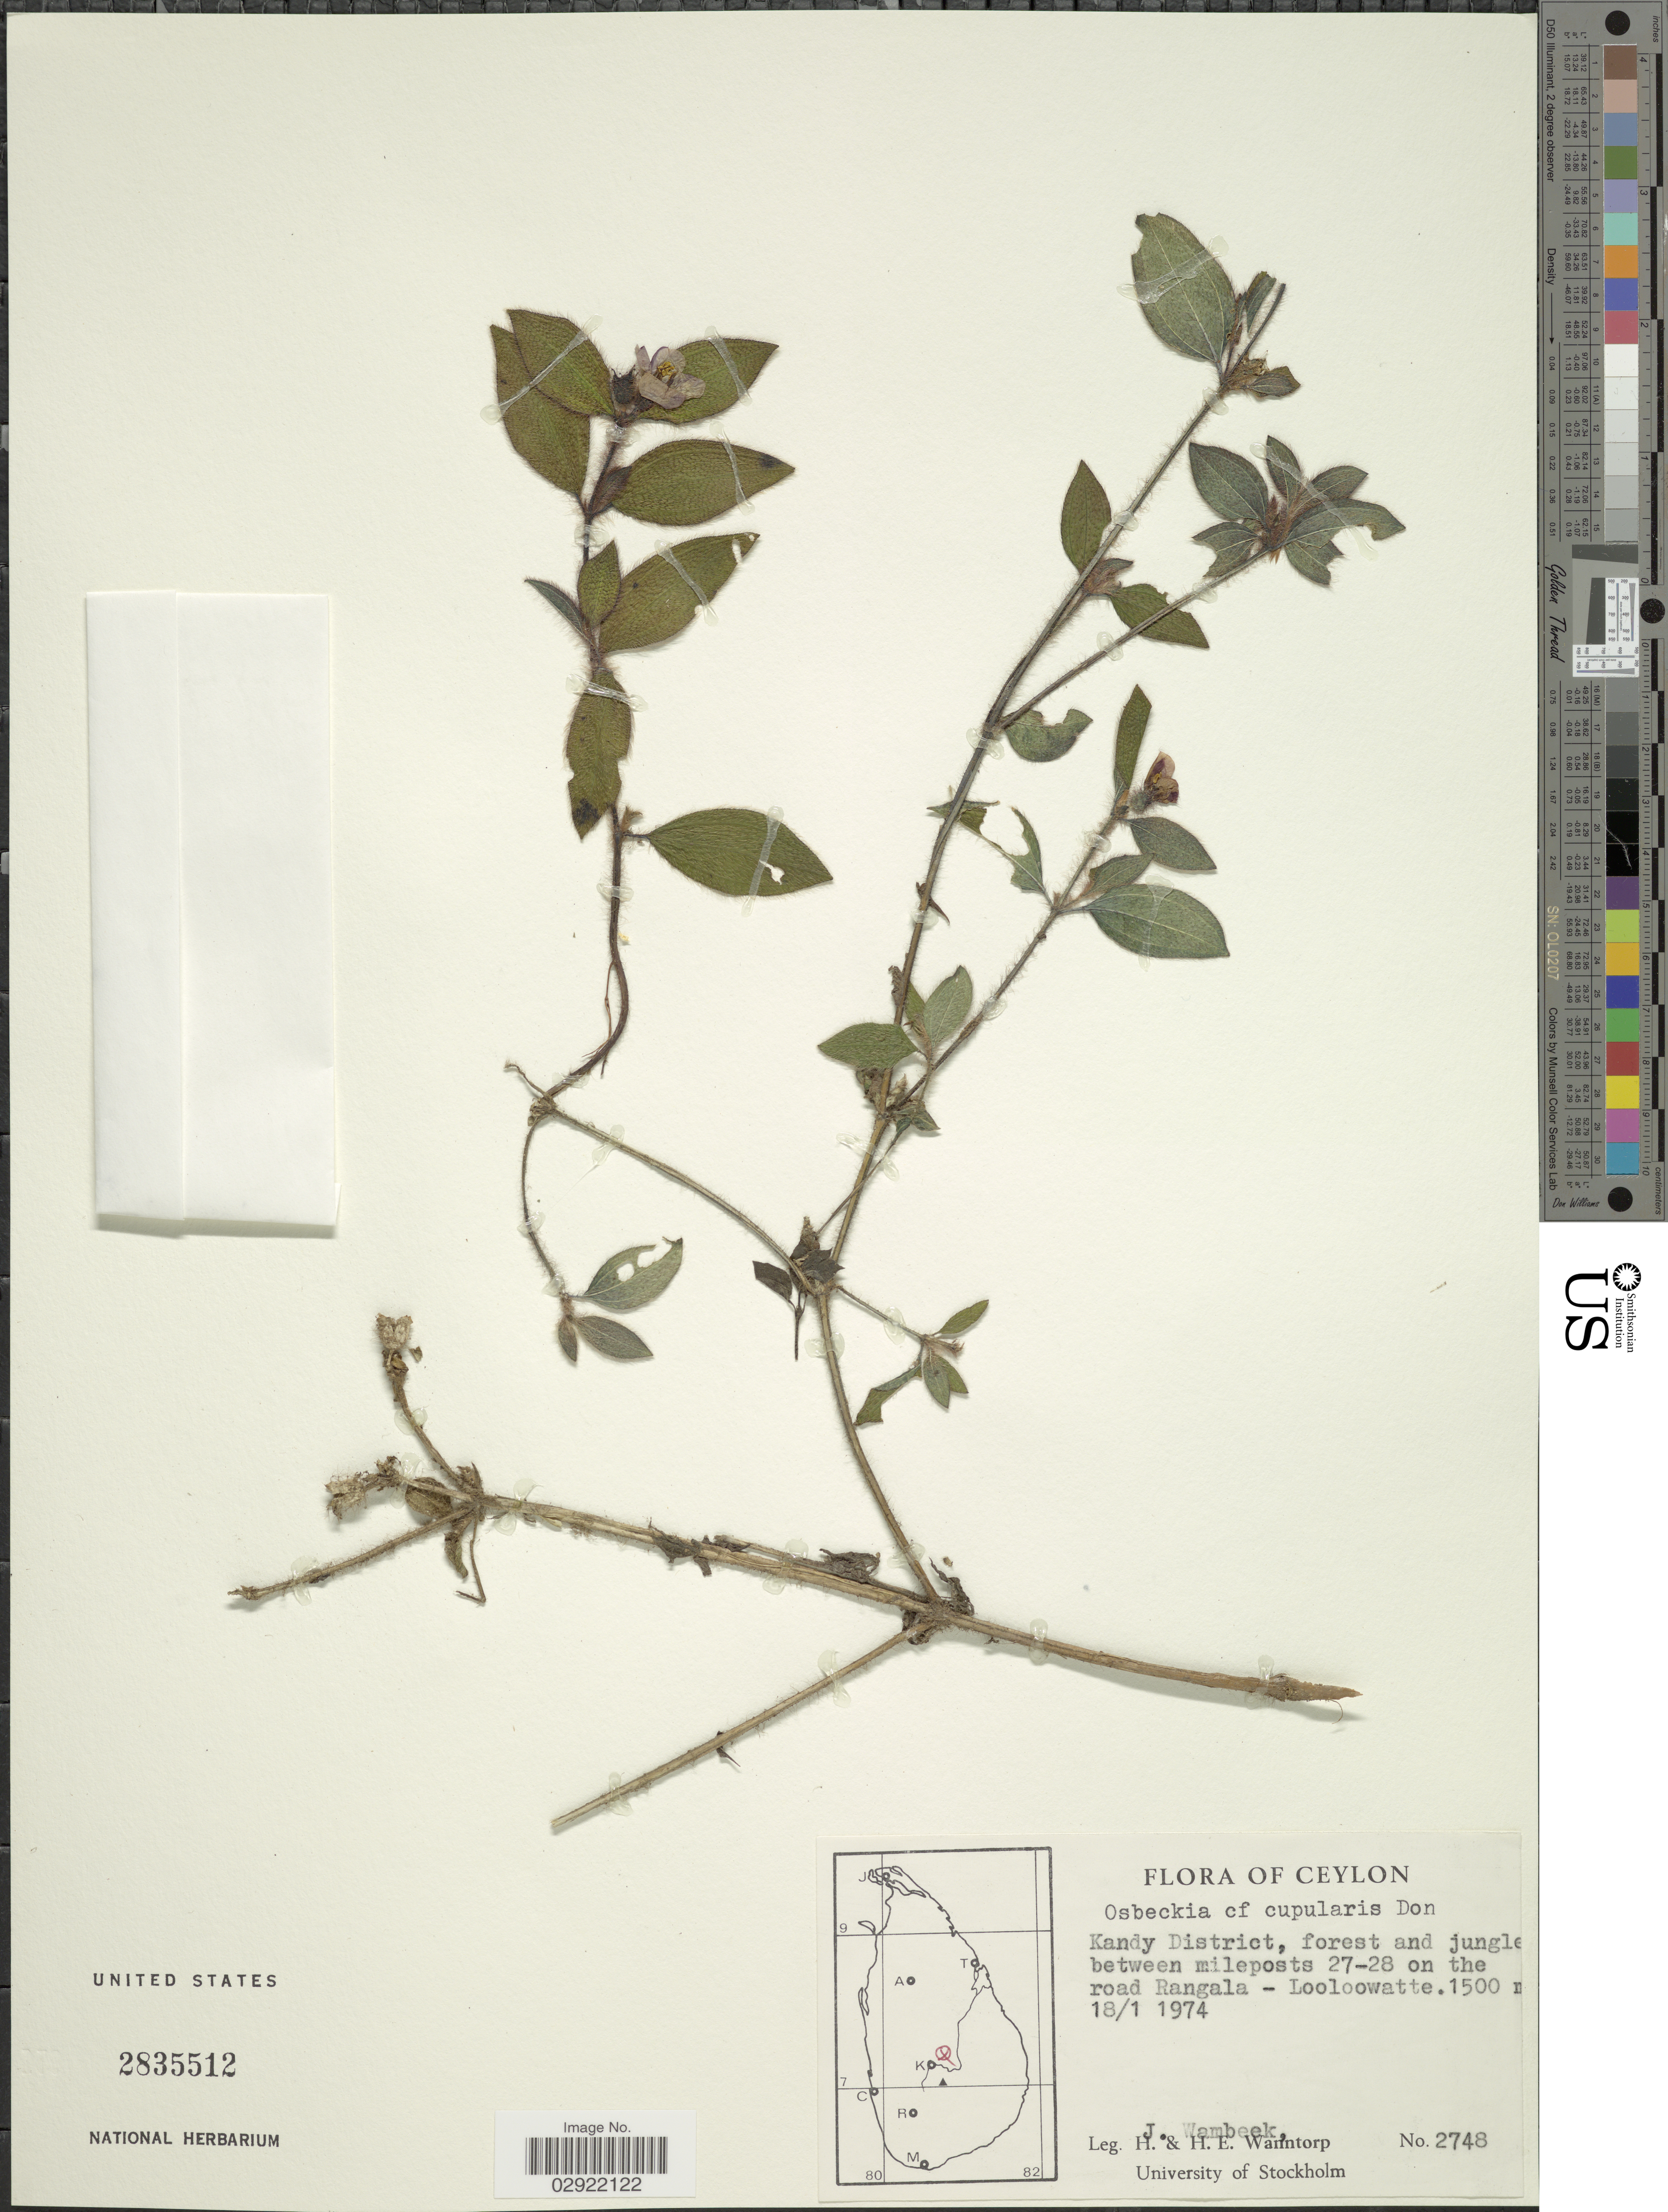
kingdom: Plantae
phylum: Tracheophyta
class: Magnoliopsida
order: Myrtales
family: Melastomataceae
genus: Osbeckia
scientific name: Osbeckia cupularis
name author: D. Don ex Wight & Arn.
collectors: J. Wambeek, H. Wanntorp & H. Wanntorp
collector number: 2748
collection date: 1974-01-18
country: Sri Lanka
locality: Ceylon. Kandy District, forest and jungle between mileposts 27-28 on the road Rangala - Looloowatte.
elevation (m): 1500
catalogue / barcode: US 2835512